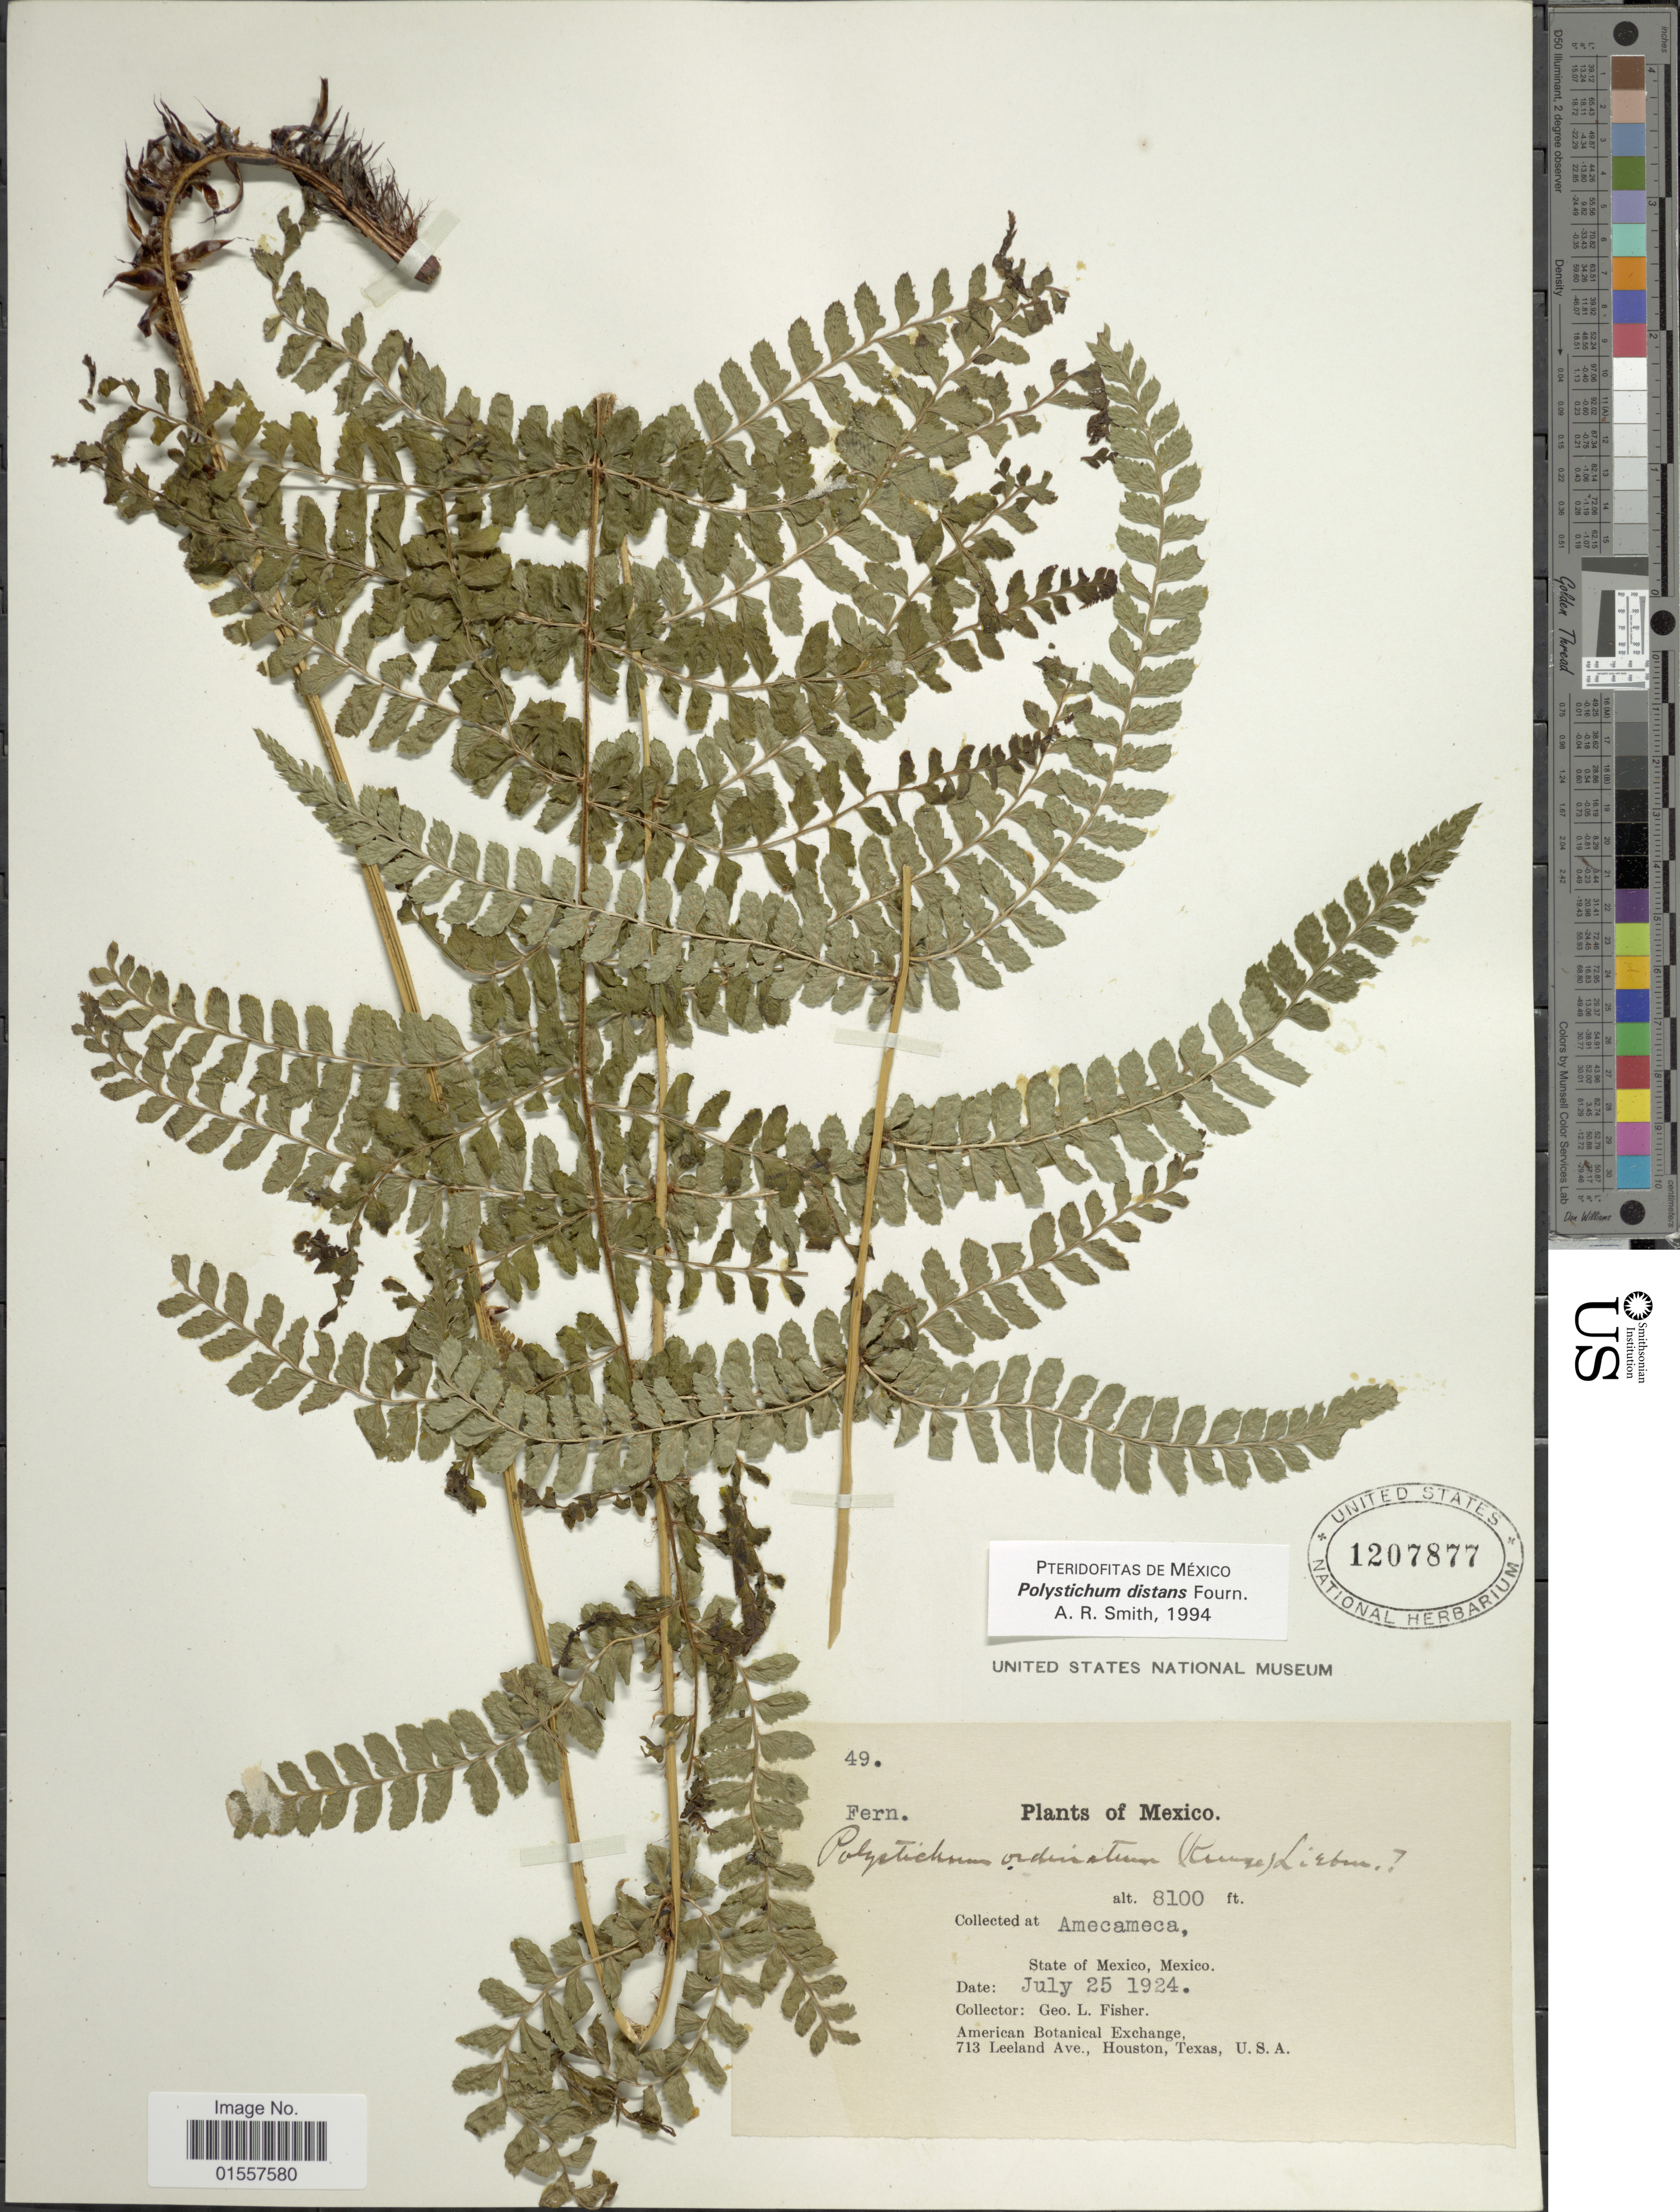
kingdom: Plantae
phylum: Tracheophyta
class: Polypodiopsida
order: Polypodiales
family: Dryopteridaceae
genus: Polystichum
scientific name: Polystichum distans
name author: E. Fourn.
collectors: G. L. Fisher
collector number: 49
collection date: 1924-07-25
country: Mexico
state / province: México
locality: Amecameca, State of Mexico, Mexico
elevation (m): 2469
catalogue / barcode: US 1207877